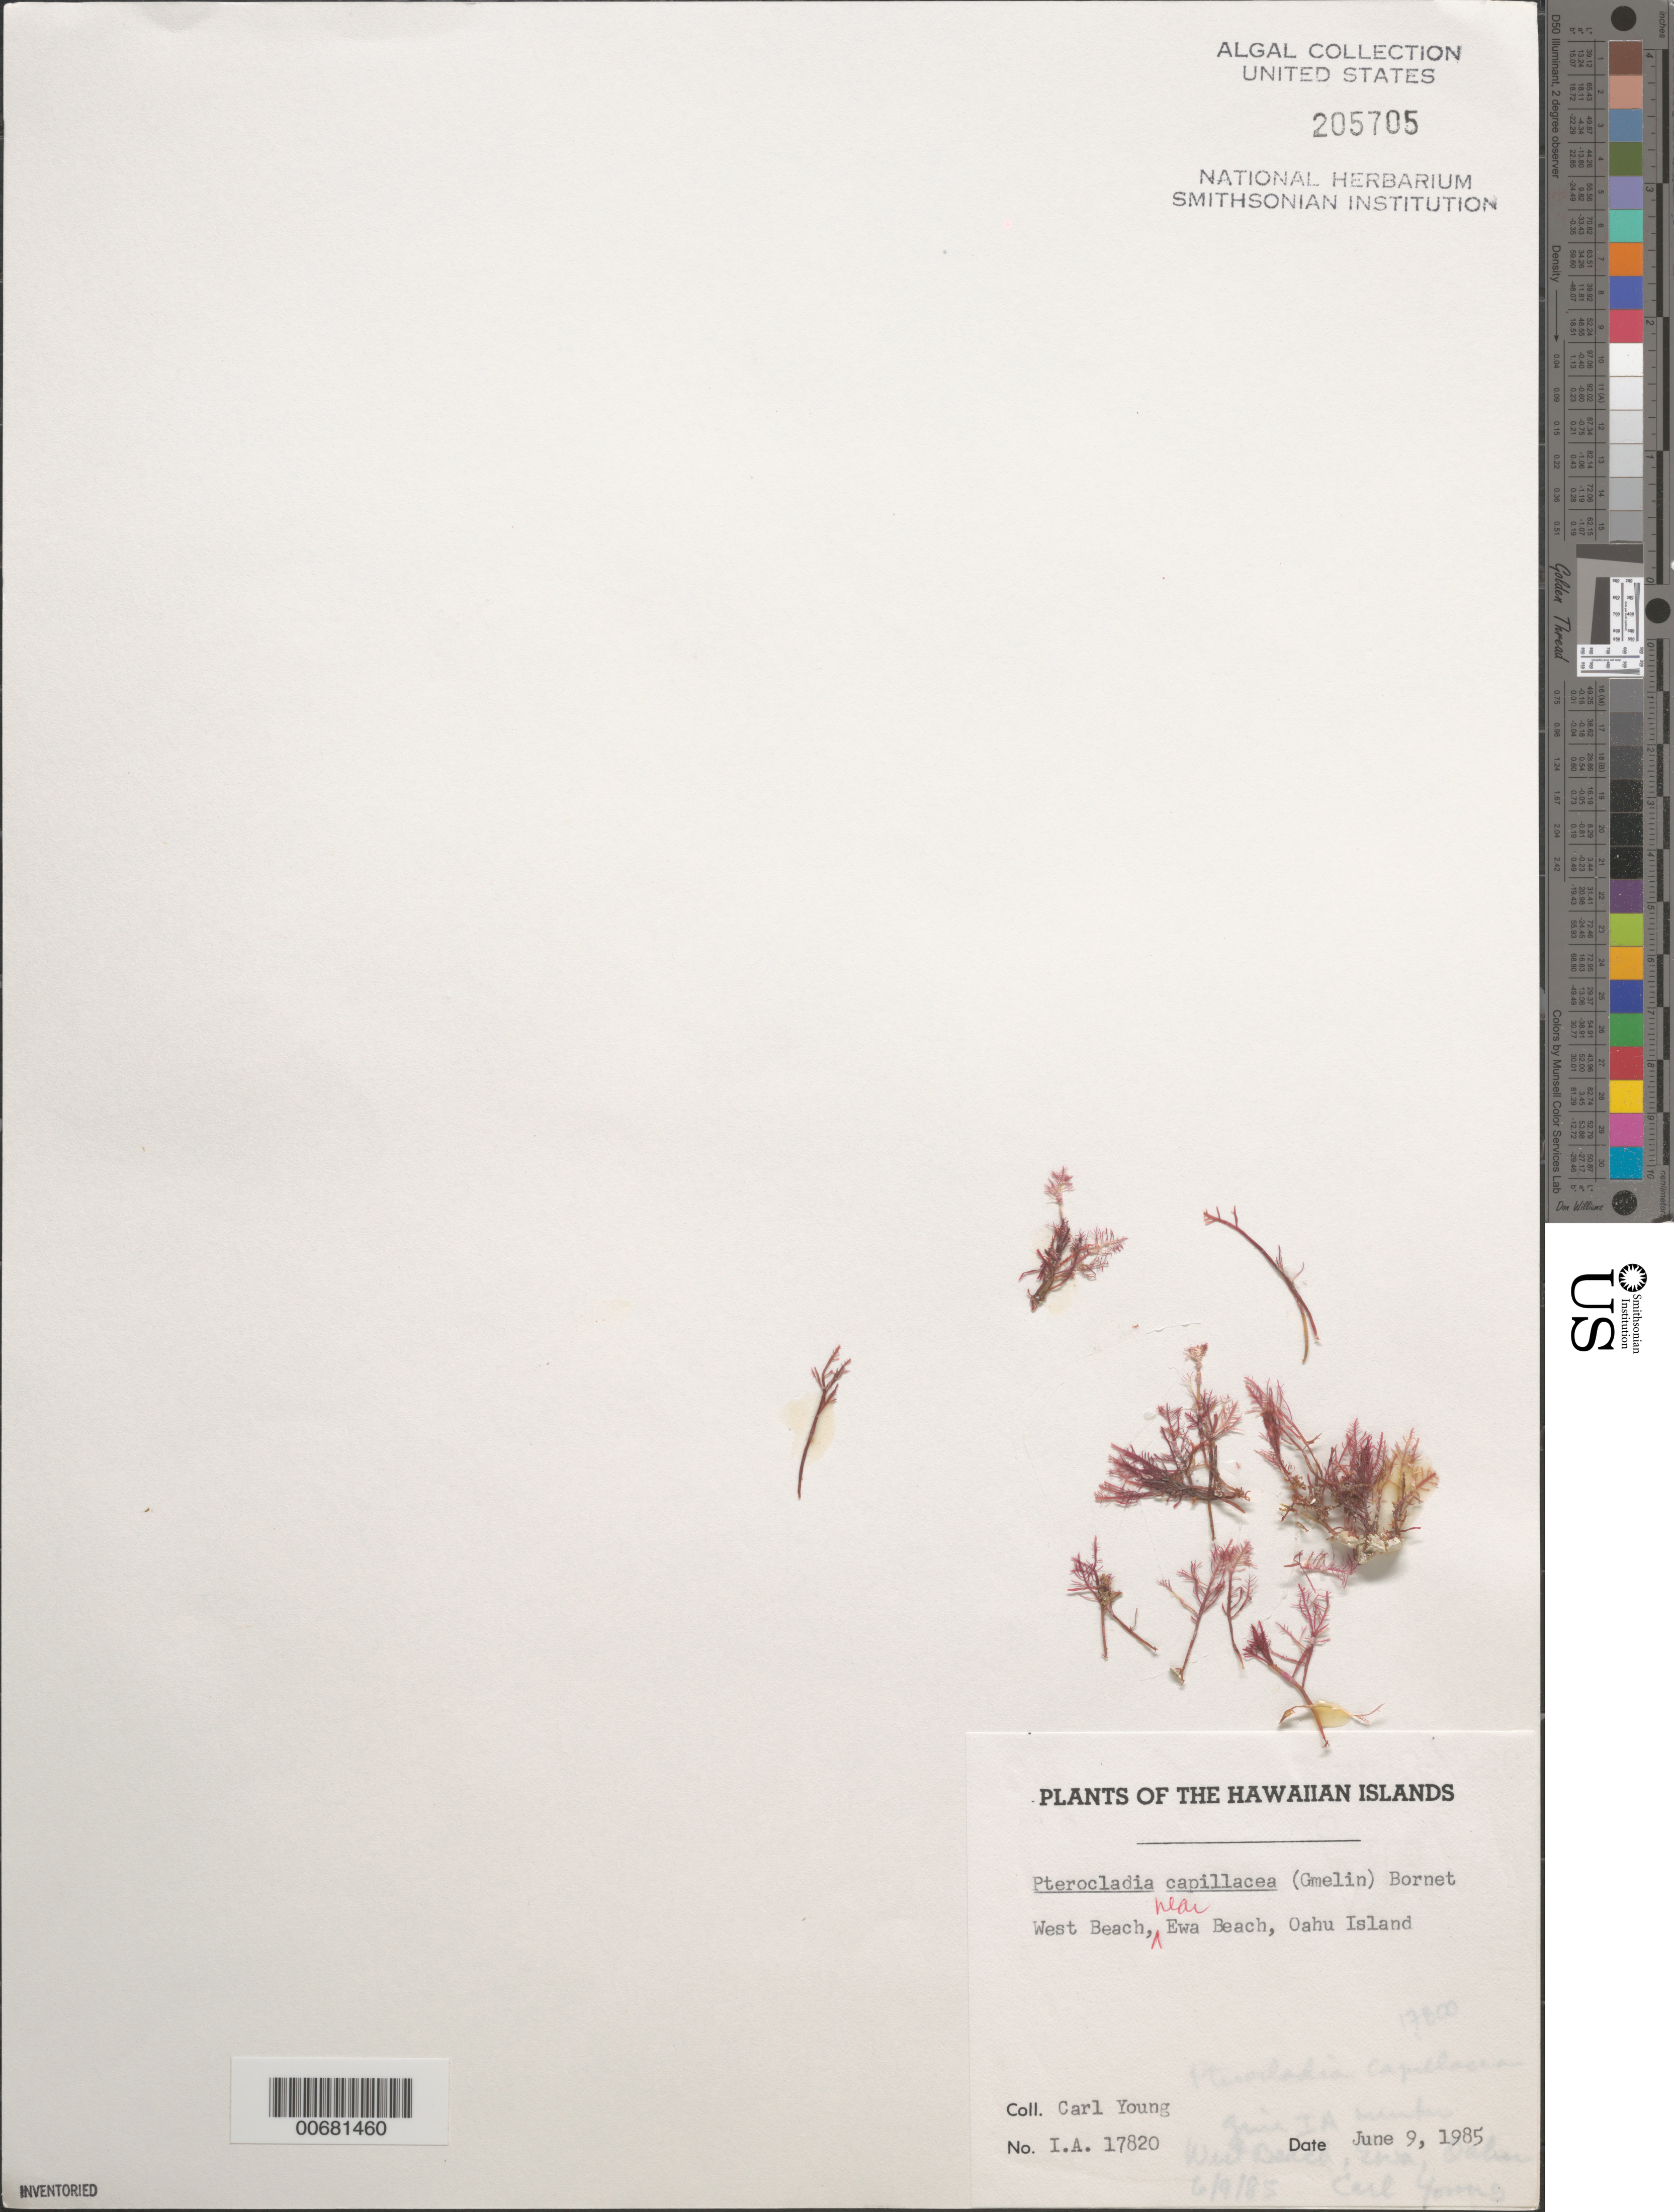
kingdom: Plantae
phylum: Rhodophyta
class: Florideophyceae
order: Gelidiales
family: Pterocladiaceae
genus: Pterocladiella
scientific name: Pterocladiella capillacea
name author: (S.G. Gmel.) Santelices & Hommers.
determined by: Algae name updating Project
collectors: C. Young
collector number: IAA 17820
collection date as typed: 09 Jun 1985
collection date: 1985-06-09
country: United States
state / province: Hawaii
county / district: Honolulu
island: Oahu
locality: West Beach, near Ewa Beach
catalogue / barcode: US 205705